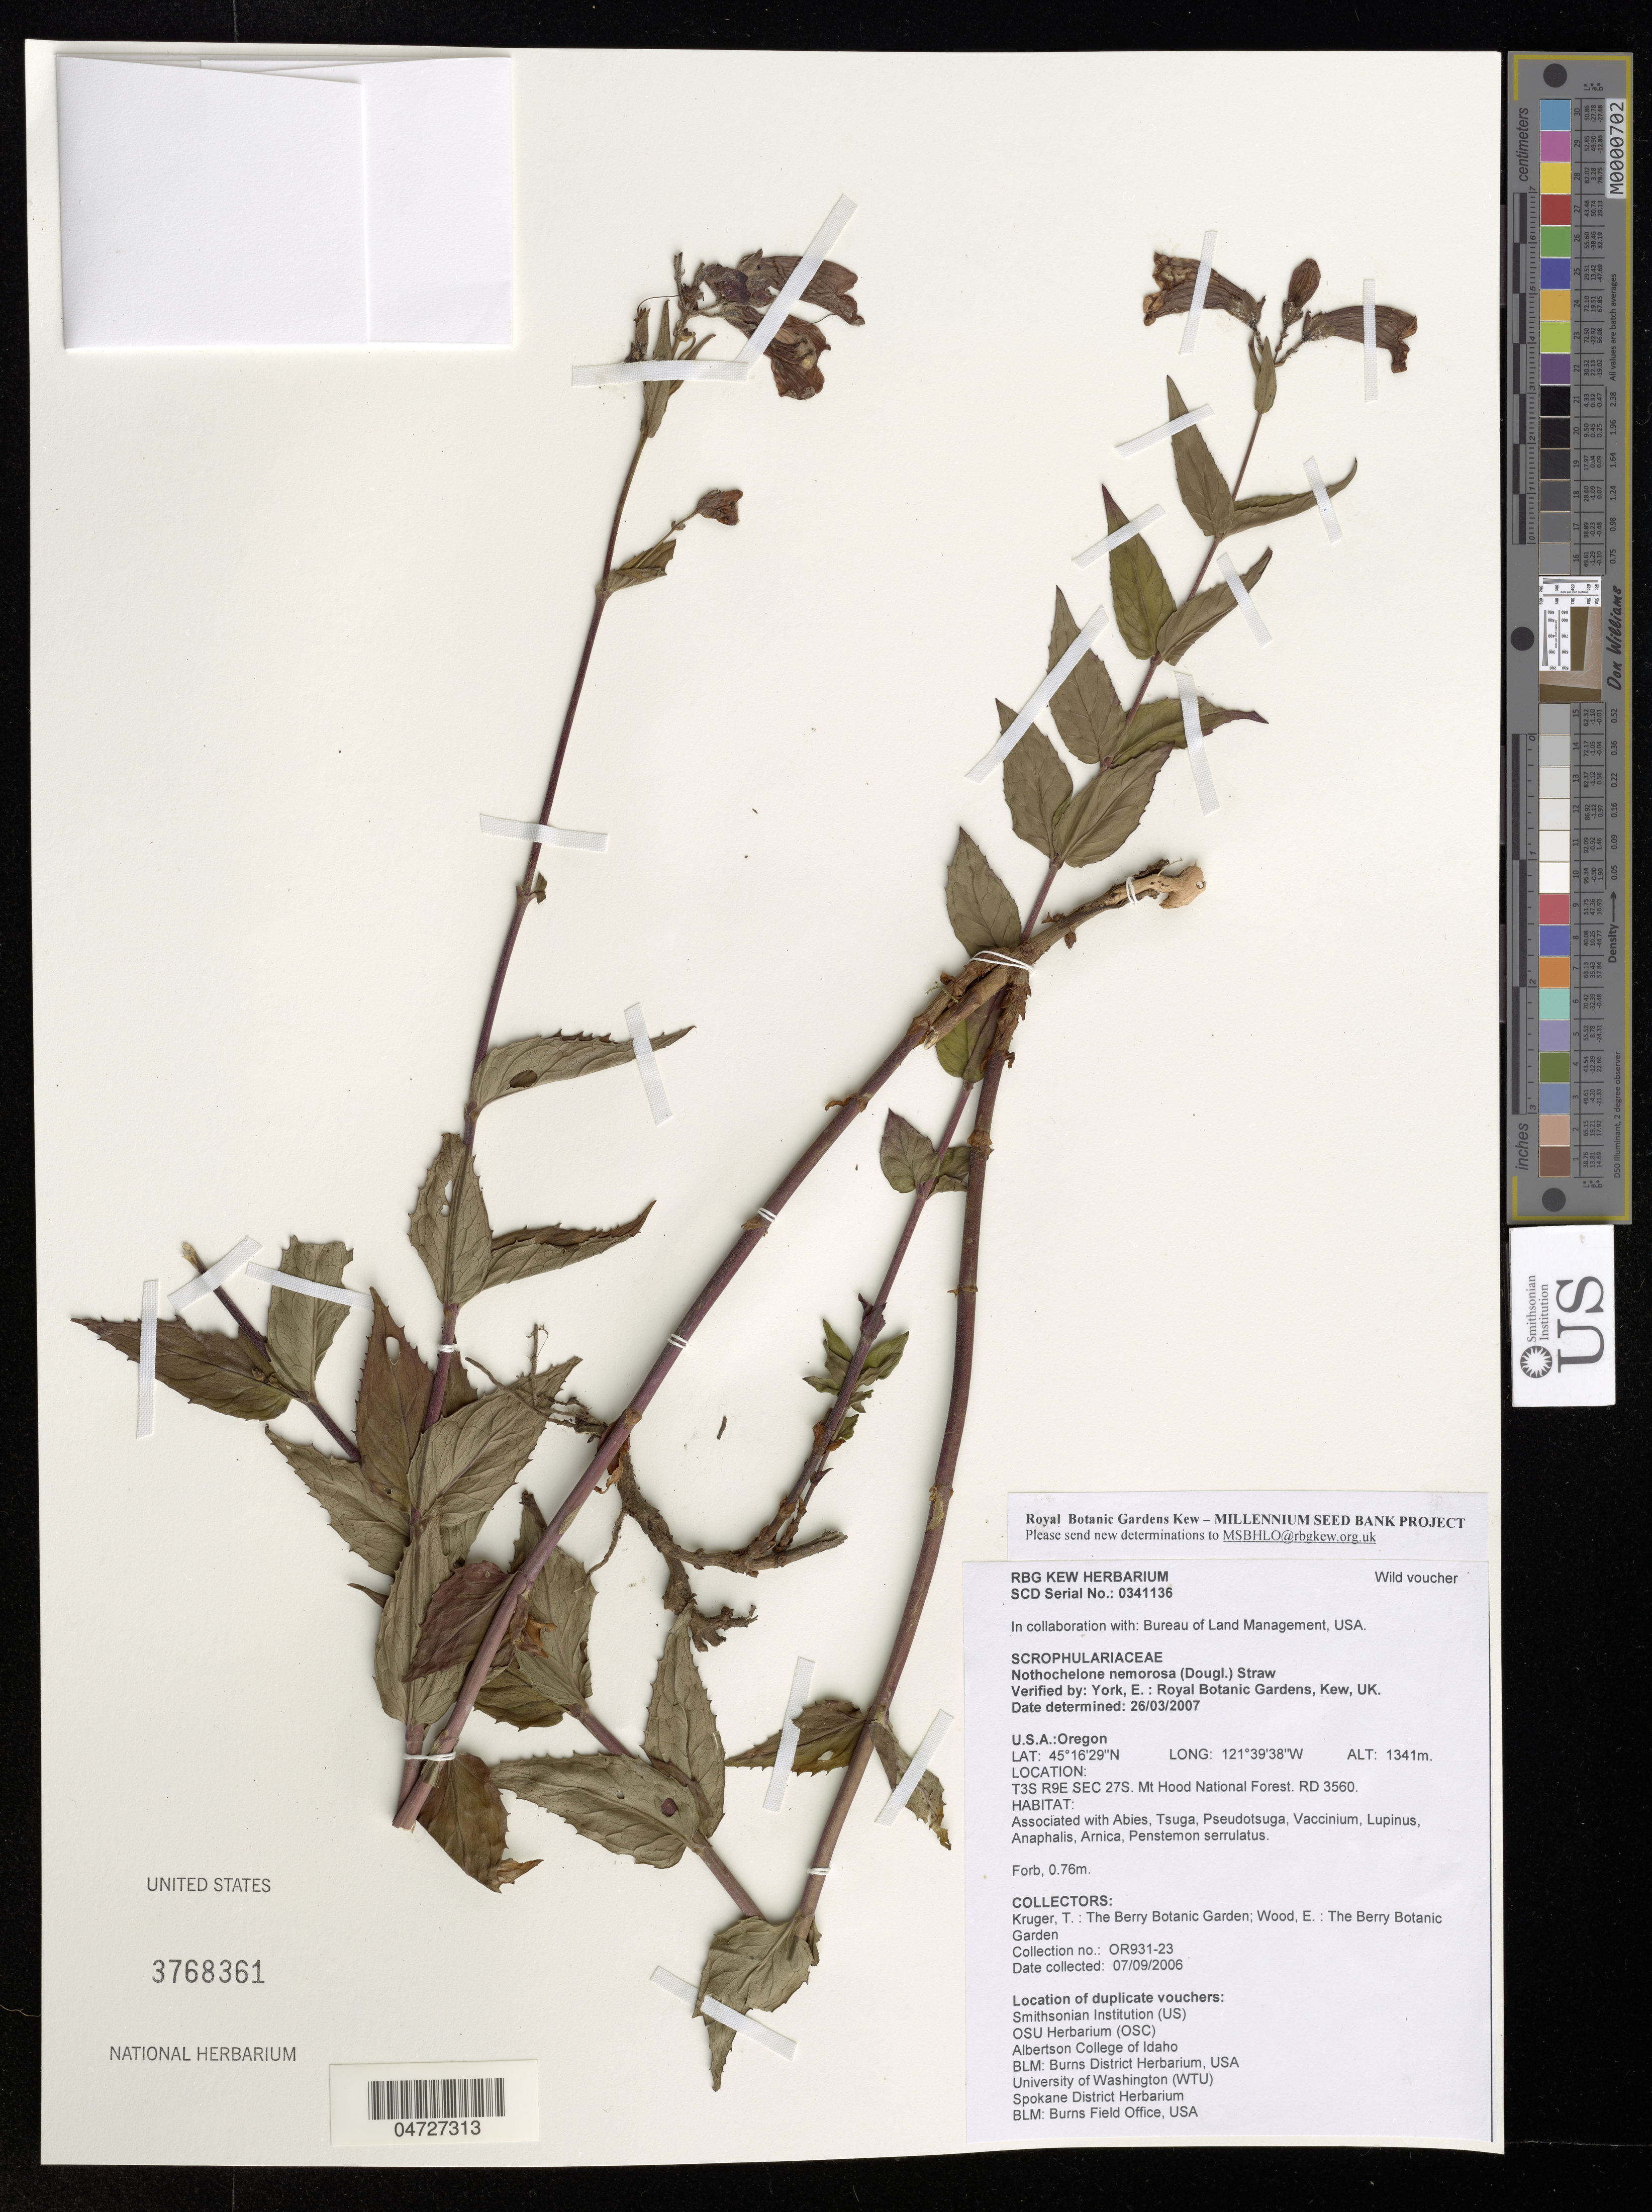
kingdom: Plantae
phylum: Tracheophyta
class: Magnoliopsida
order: Lamiales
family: Plantaginaceae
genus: Nothochelone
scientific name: Nothochelone nemorosa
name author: (Douglas) Straw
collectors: A. M. Kruger R. & E. Wood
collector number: OR931-23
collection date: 2006-09-07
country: United States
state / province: Oregon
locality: T3S R9E SEC 27S. Mt Hood National Forest, RD 3560.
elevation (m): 1341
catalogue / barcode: US 3768361